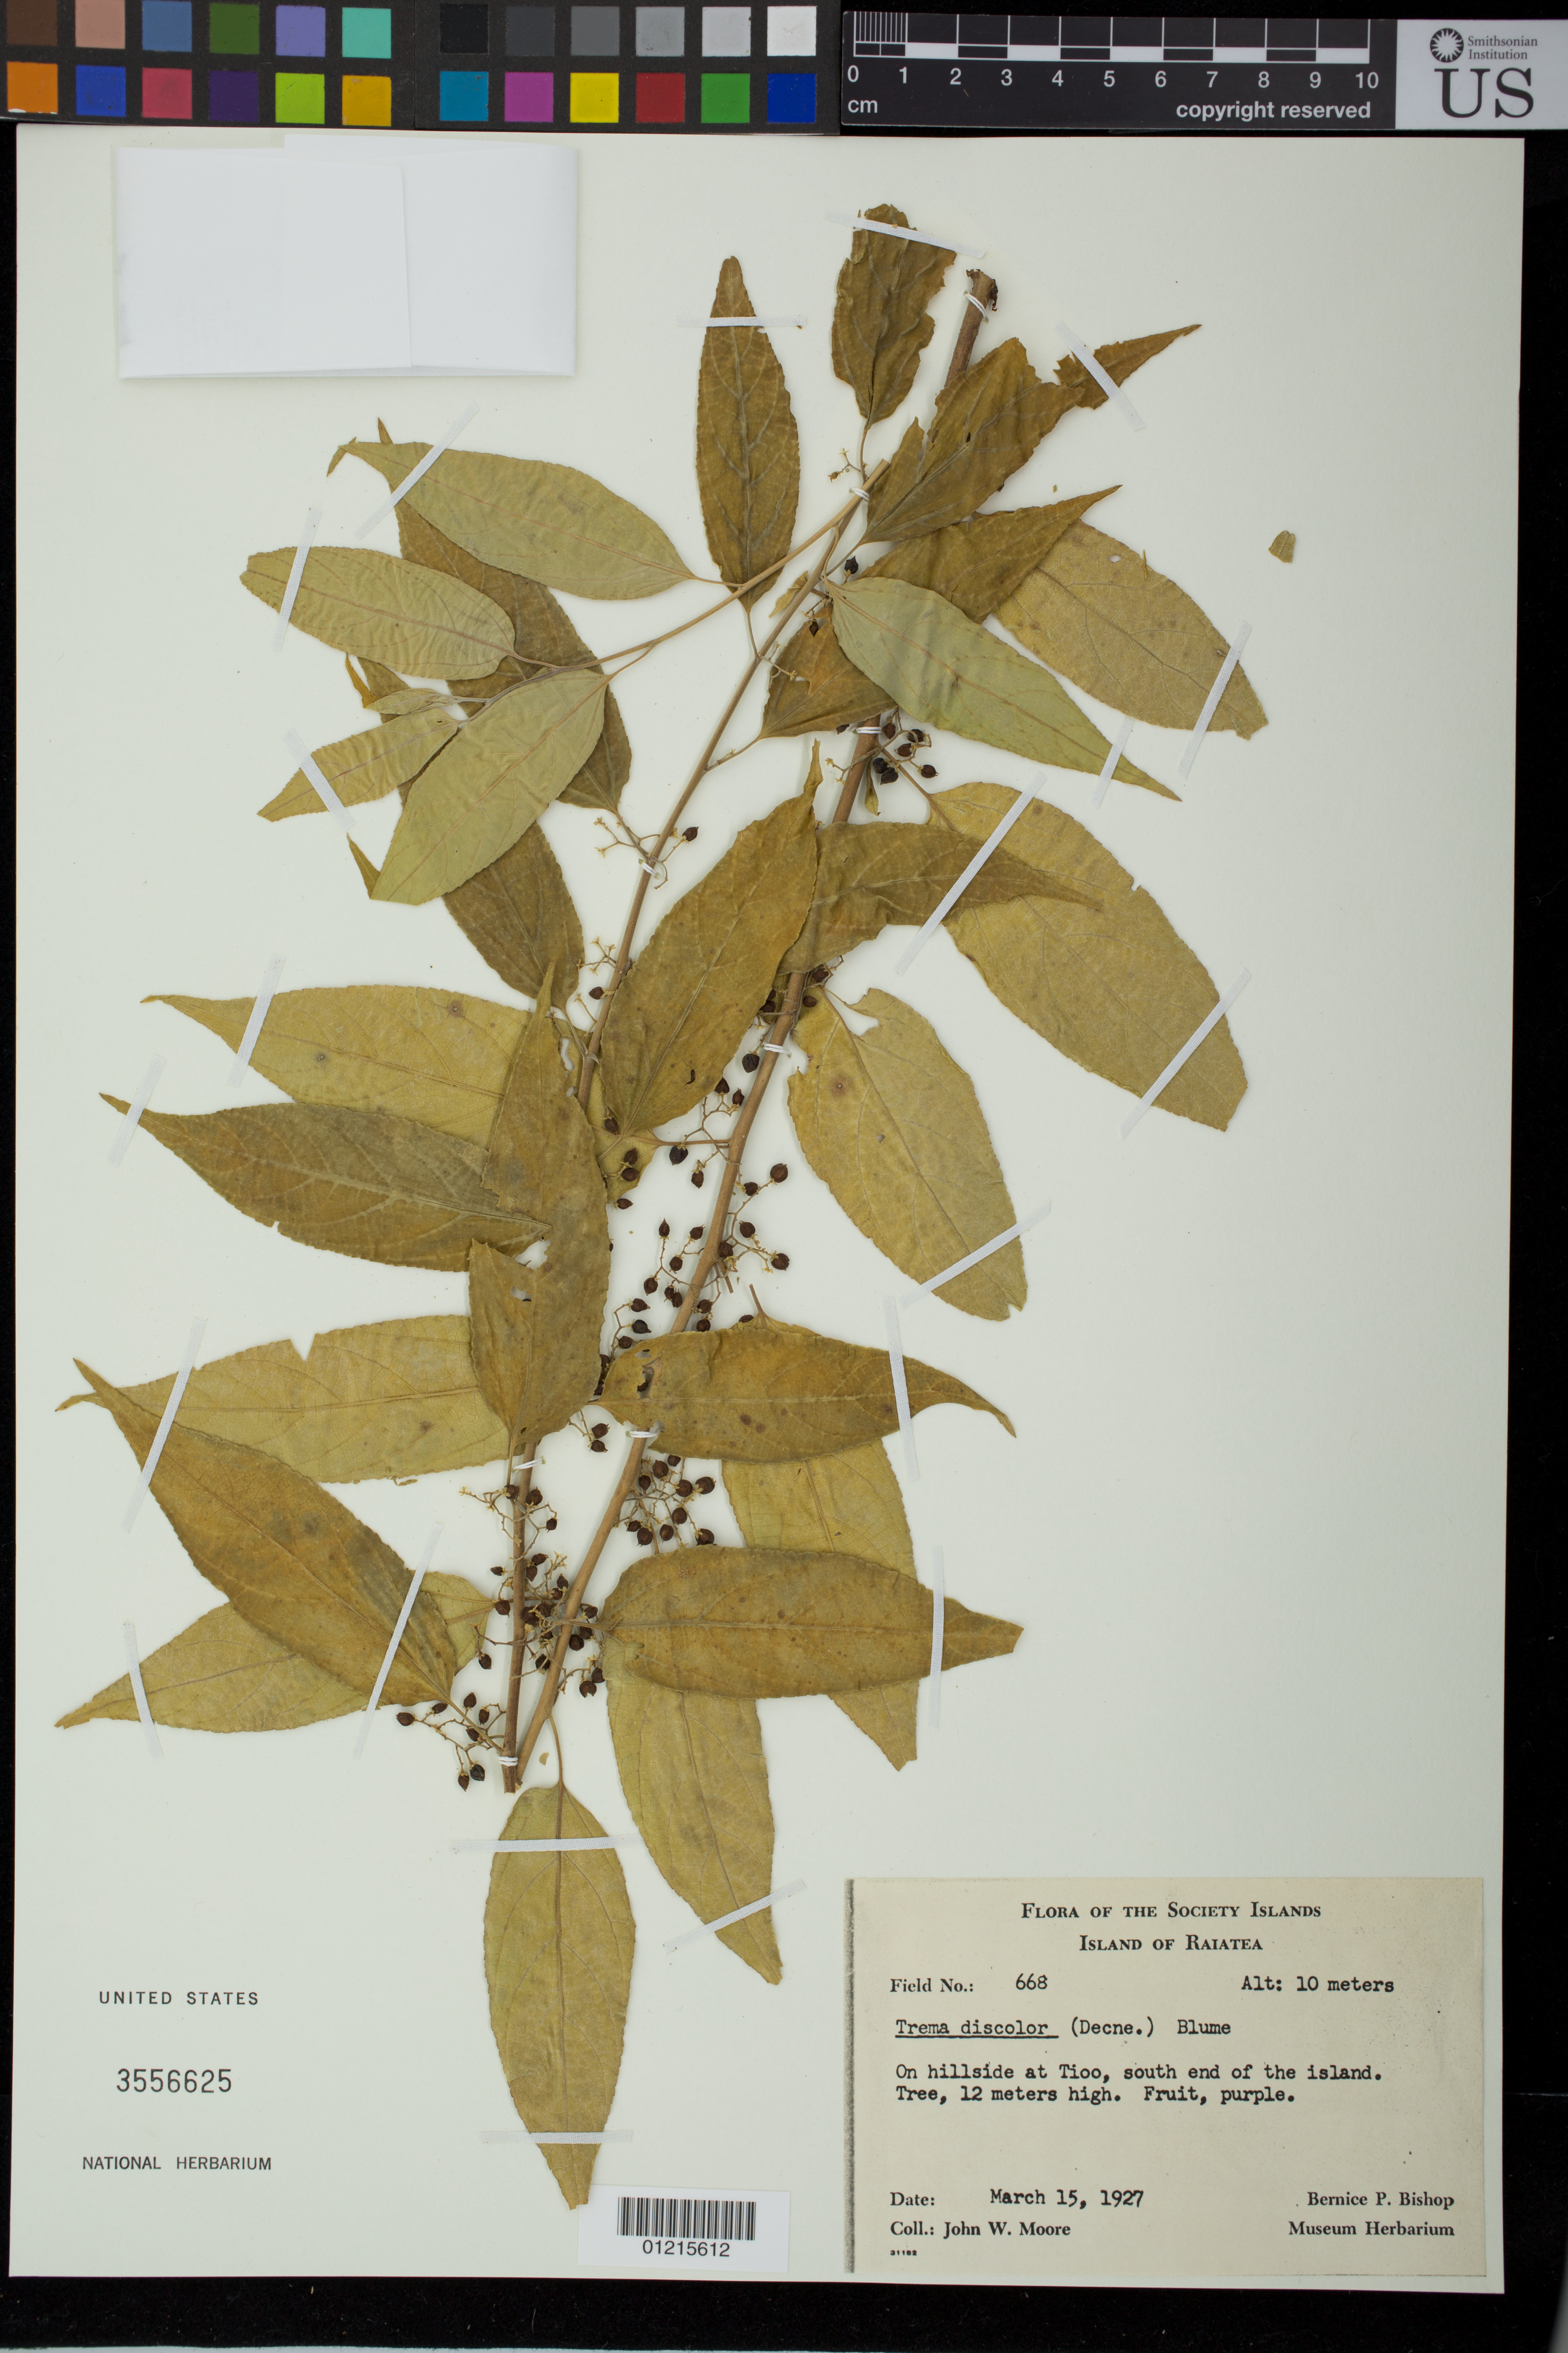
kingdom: Plantae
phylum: Tracheophyta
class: Magnoliopsida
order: Rosales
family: Cannabaceae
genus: Trema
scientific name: Trema discolor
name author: Blume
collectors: J. Moore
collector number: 668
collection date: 1927-03-15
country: French Polynesia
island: Raiatea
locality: On hillside of Tioo, south end of the island.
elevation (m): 10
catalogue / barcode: US 3556625